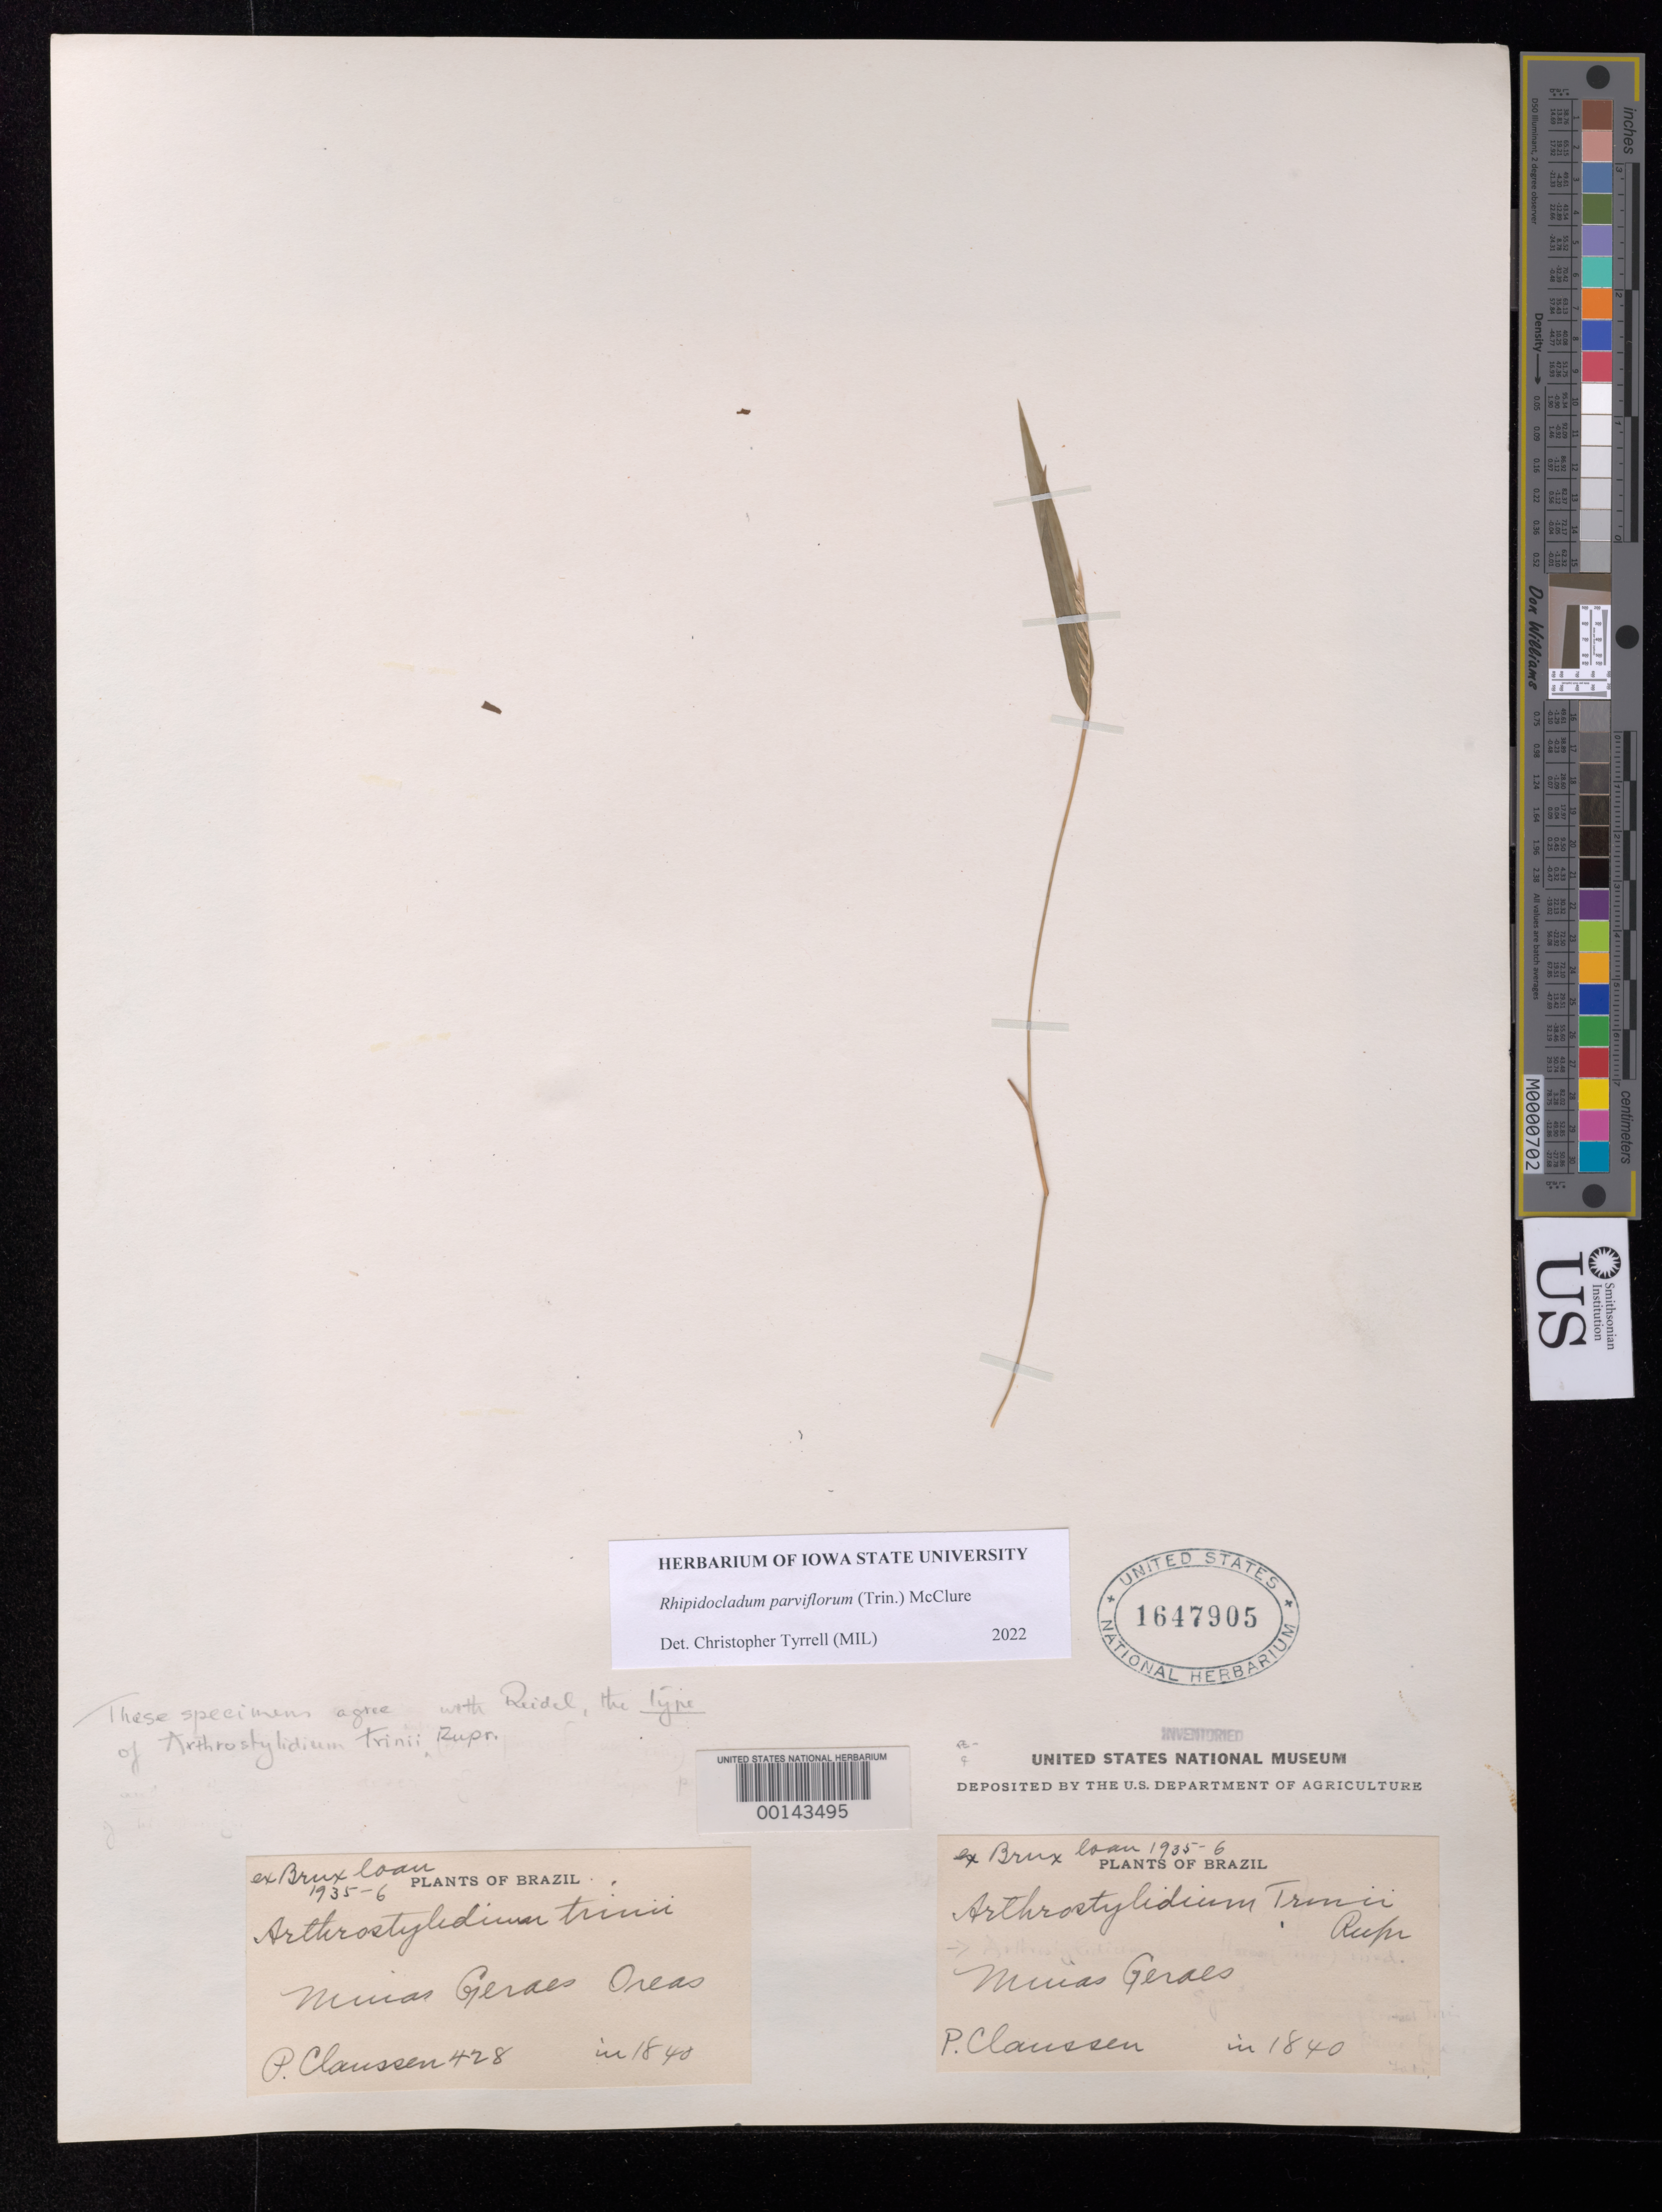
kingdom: Plantae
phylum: Tracheophyta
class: Liliopsida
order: Poales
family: Poaceae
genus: Rhipidocladum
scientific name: Rhipidocladum parviflorum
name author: (Trin.) McClure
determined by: Tyrrell, Christopher D., (MIL), Milwaukee Public Museum (UNITED STATES)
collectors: P. Claussen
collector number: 428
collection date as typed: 1840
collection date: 1840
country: Brazil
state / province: Minas Gerais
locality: Oreas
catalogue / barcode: US 1647905